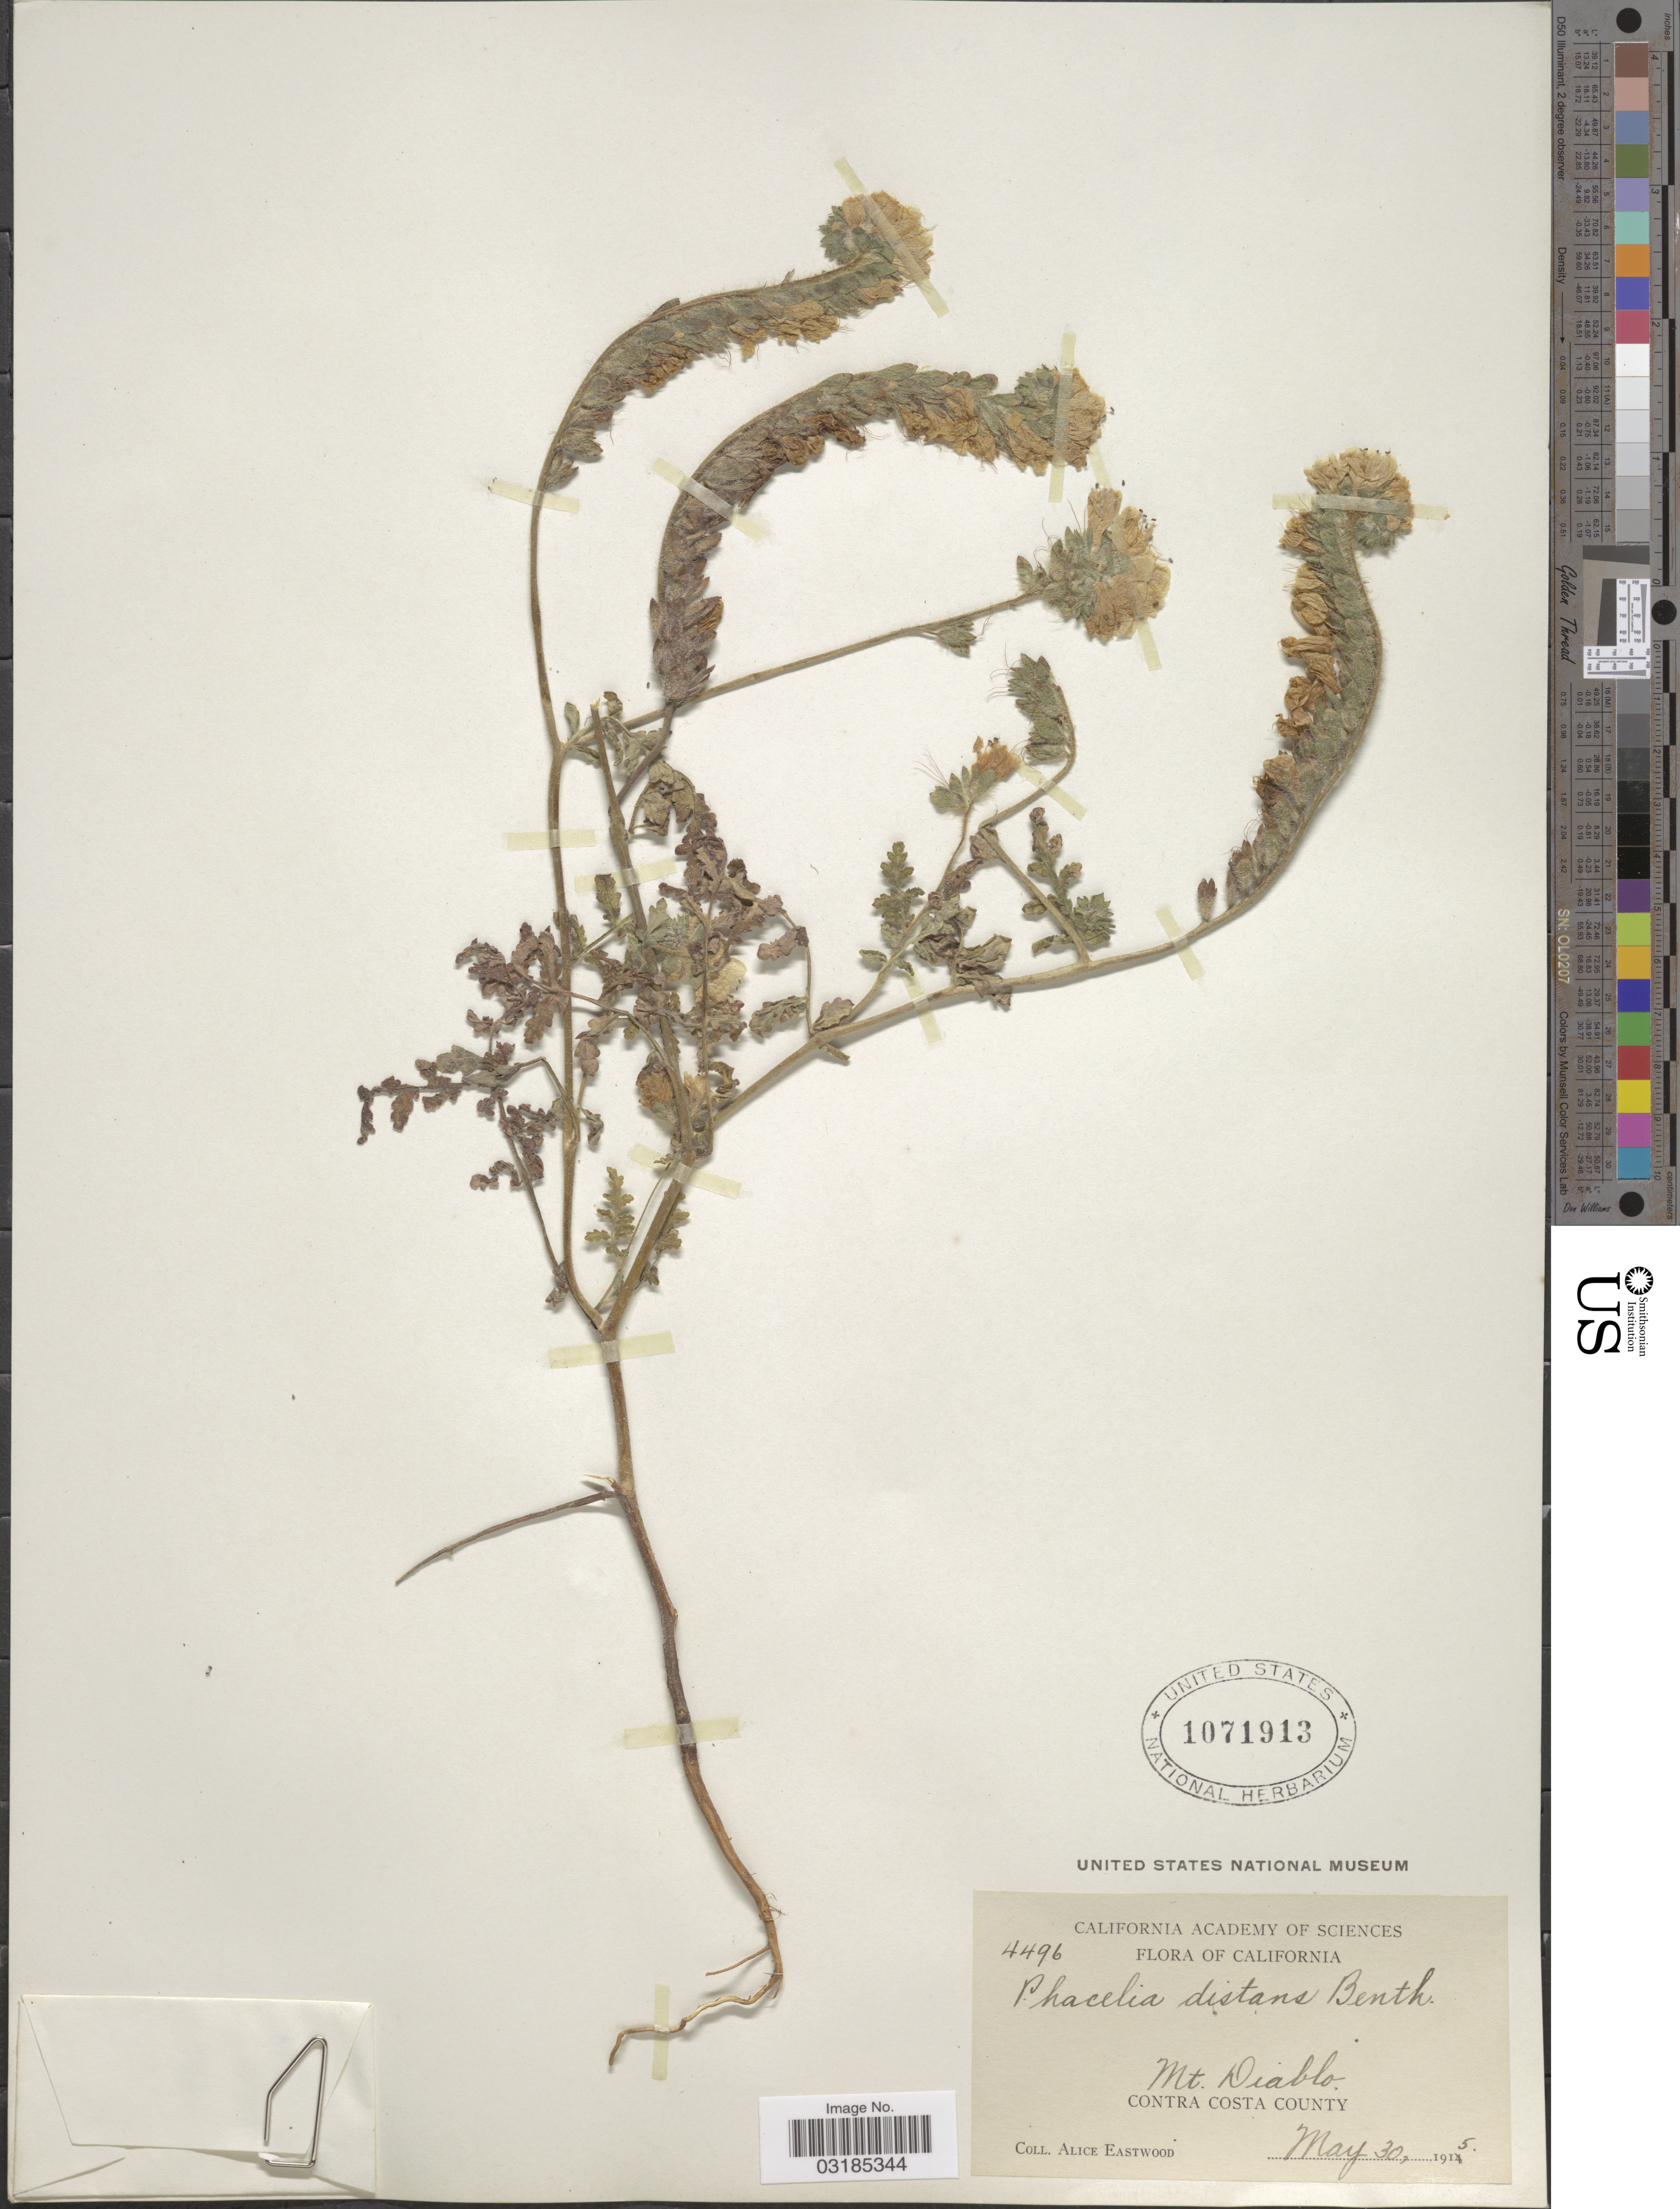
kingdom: Plantae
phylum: Tracheophyta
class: Magnoliopsida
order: Boraginales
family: Hydrophyllaceae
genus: Phacelia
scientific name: Phacelia distans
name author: Benth.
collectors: A. Eastwood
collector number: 4496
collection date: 1915-05-30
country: United States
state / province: California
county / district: Contra Costa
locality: Mt. Diablo. Contra Costa County.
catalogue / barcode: US 1071913